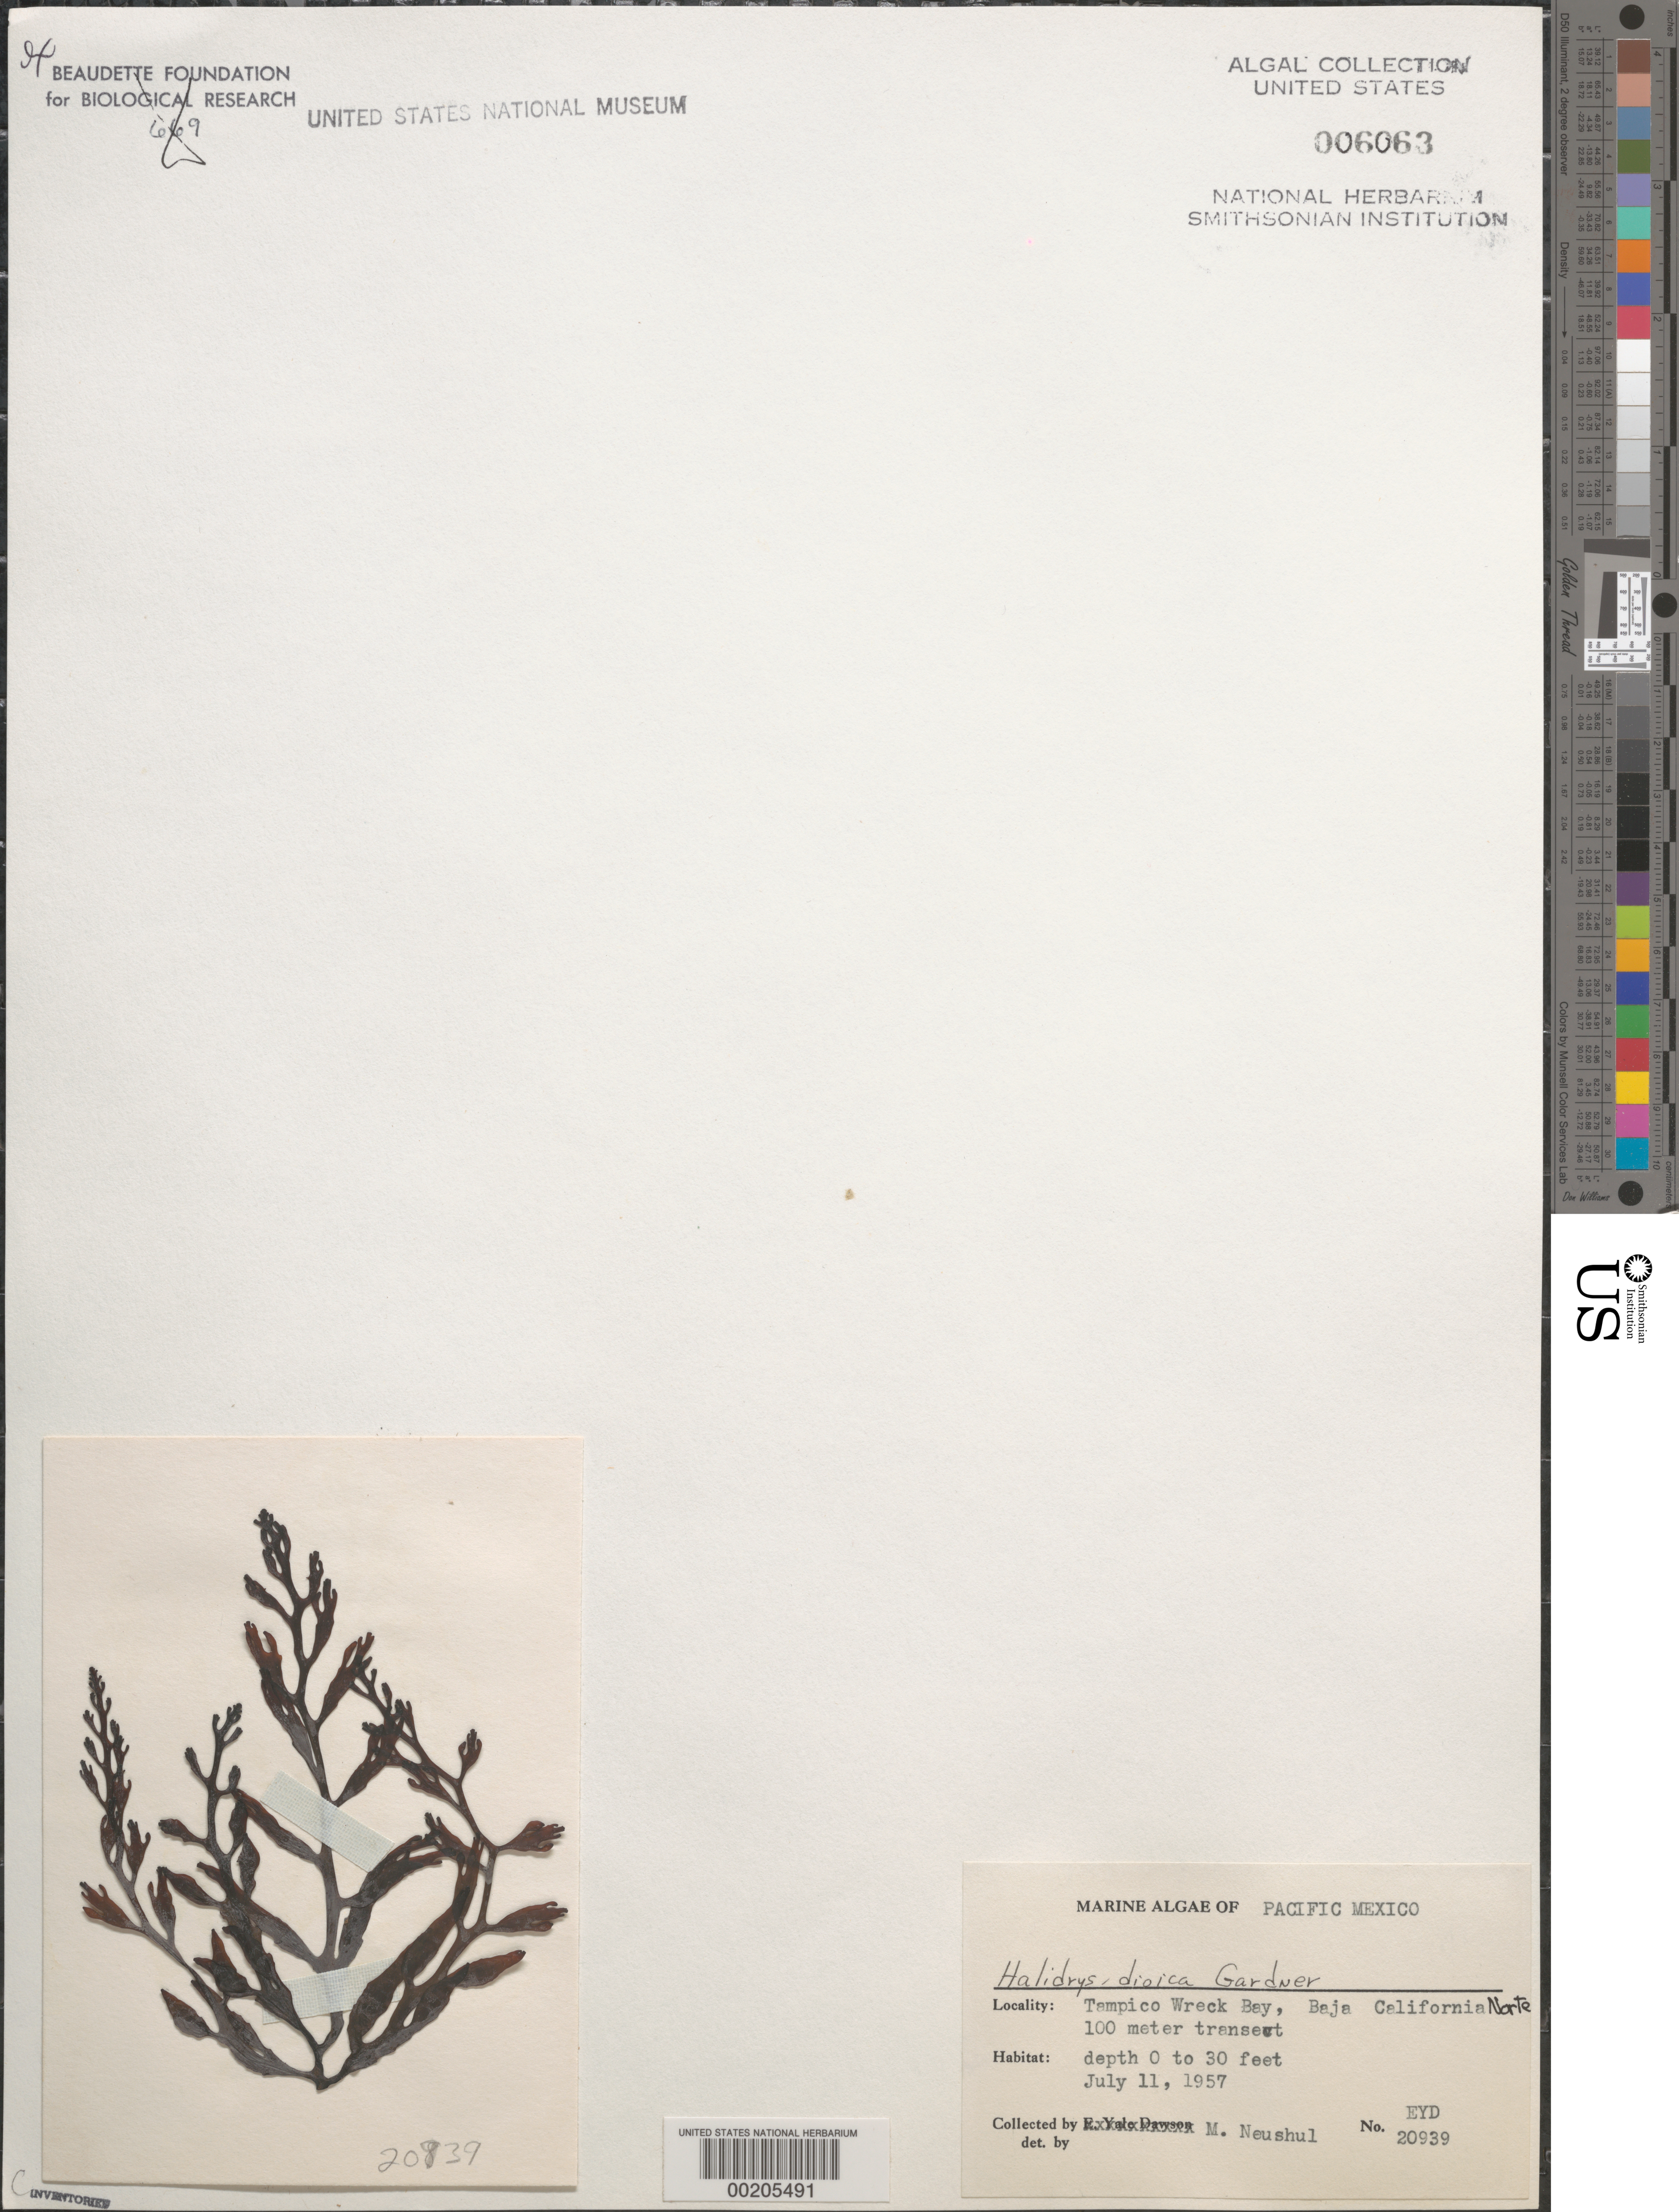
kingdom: Chromista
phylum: Ochrophyta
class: Phaeophyceae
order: Fucales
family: Sargassaceae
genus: Halidrys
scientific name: Halidrys dioica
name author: N.L. Gardner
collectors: M. Neushul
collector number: EYD 20939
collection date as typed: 11 Jul 1957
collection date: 1957-07-11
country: Mexico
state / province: Baja California Norte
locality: Tampico Wreck Bay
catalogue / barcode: US 6063